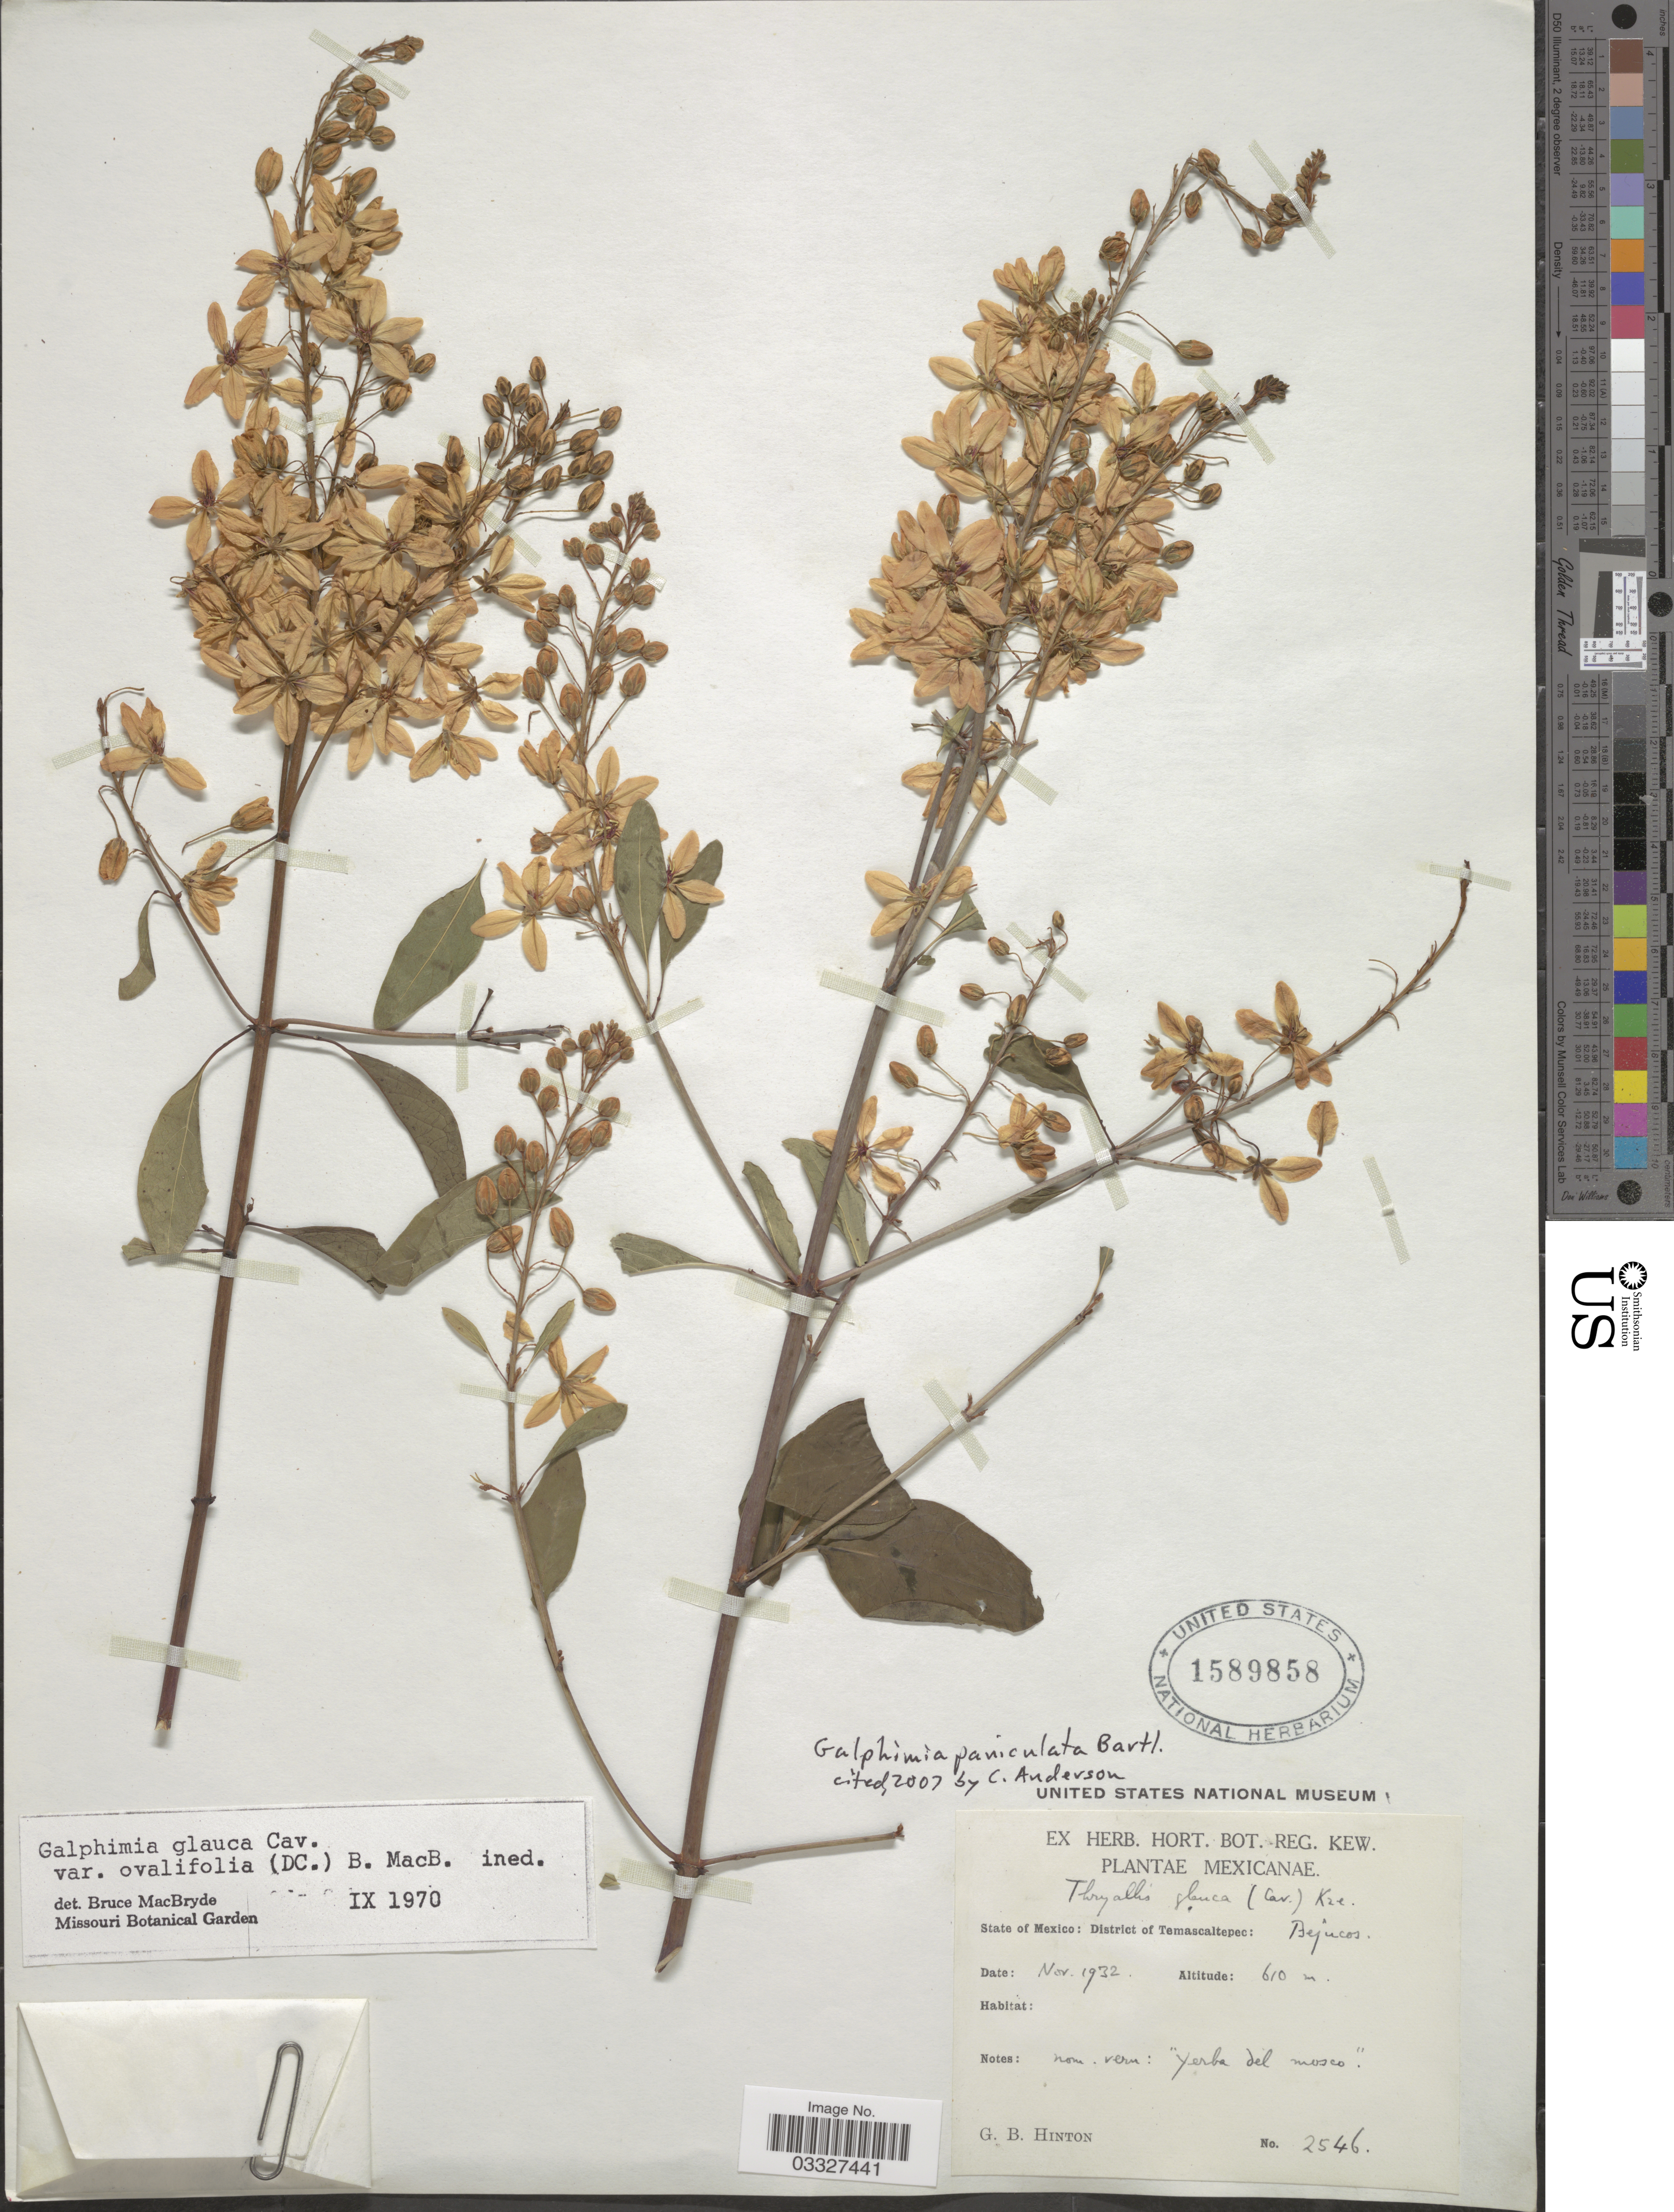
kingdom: Plantae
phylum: Tracheophyta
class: Magnoliopsida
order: Malpighiales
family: Malpighiaceae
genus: Galphimia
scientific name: Galphimia paniculata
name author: Bart.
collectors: G. B. Hinton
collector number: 2546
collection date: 1932-11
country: Mexico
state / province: México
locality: District of Temascaltepec: Bejucos.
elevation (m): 610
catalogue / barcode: US 1589858